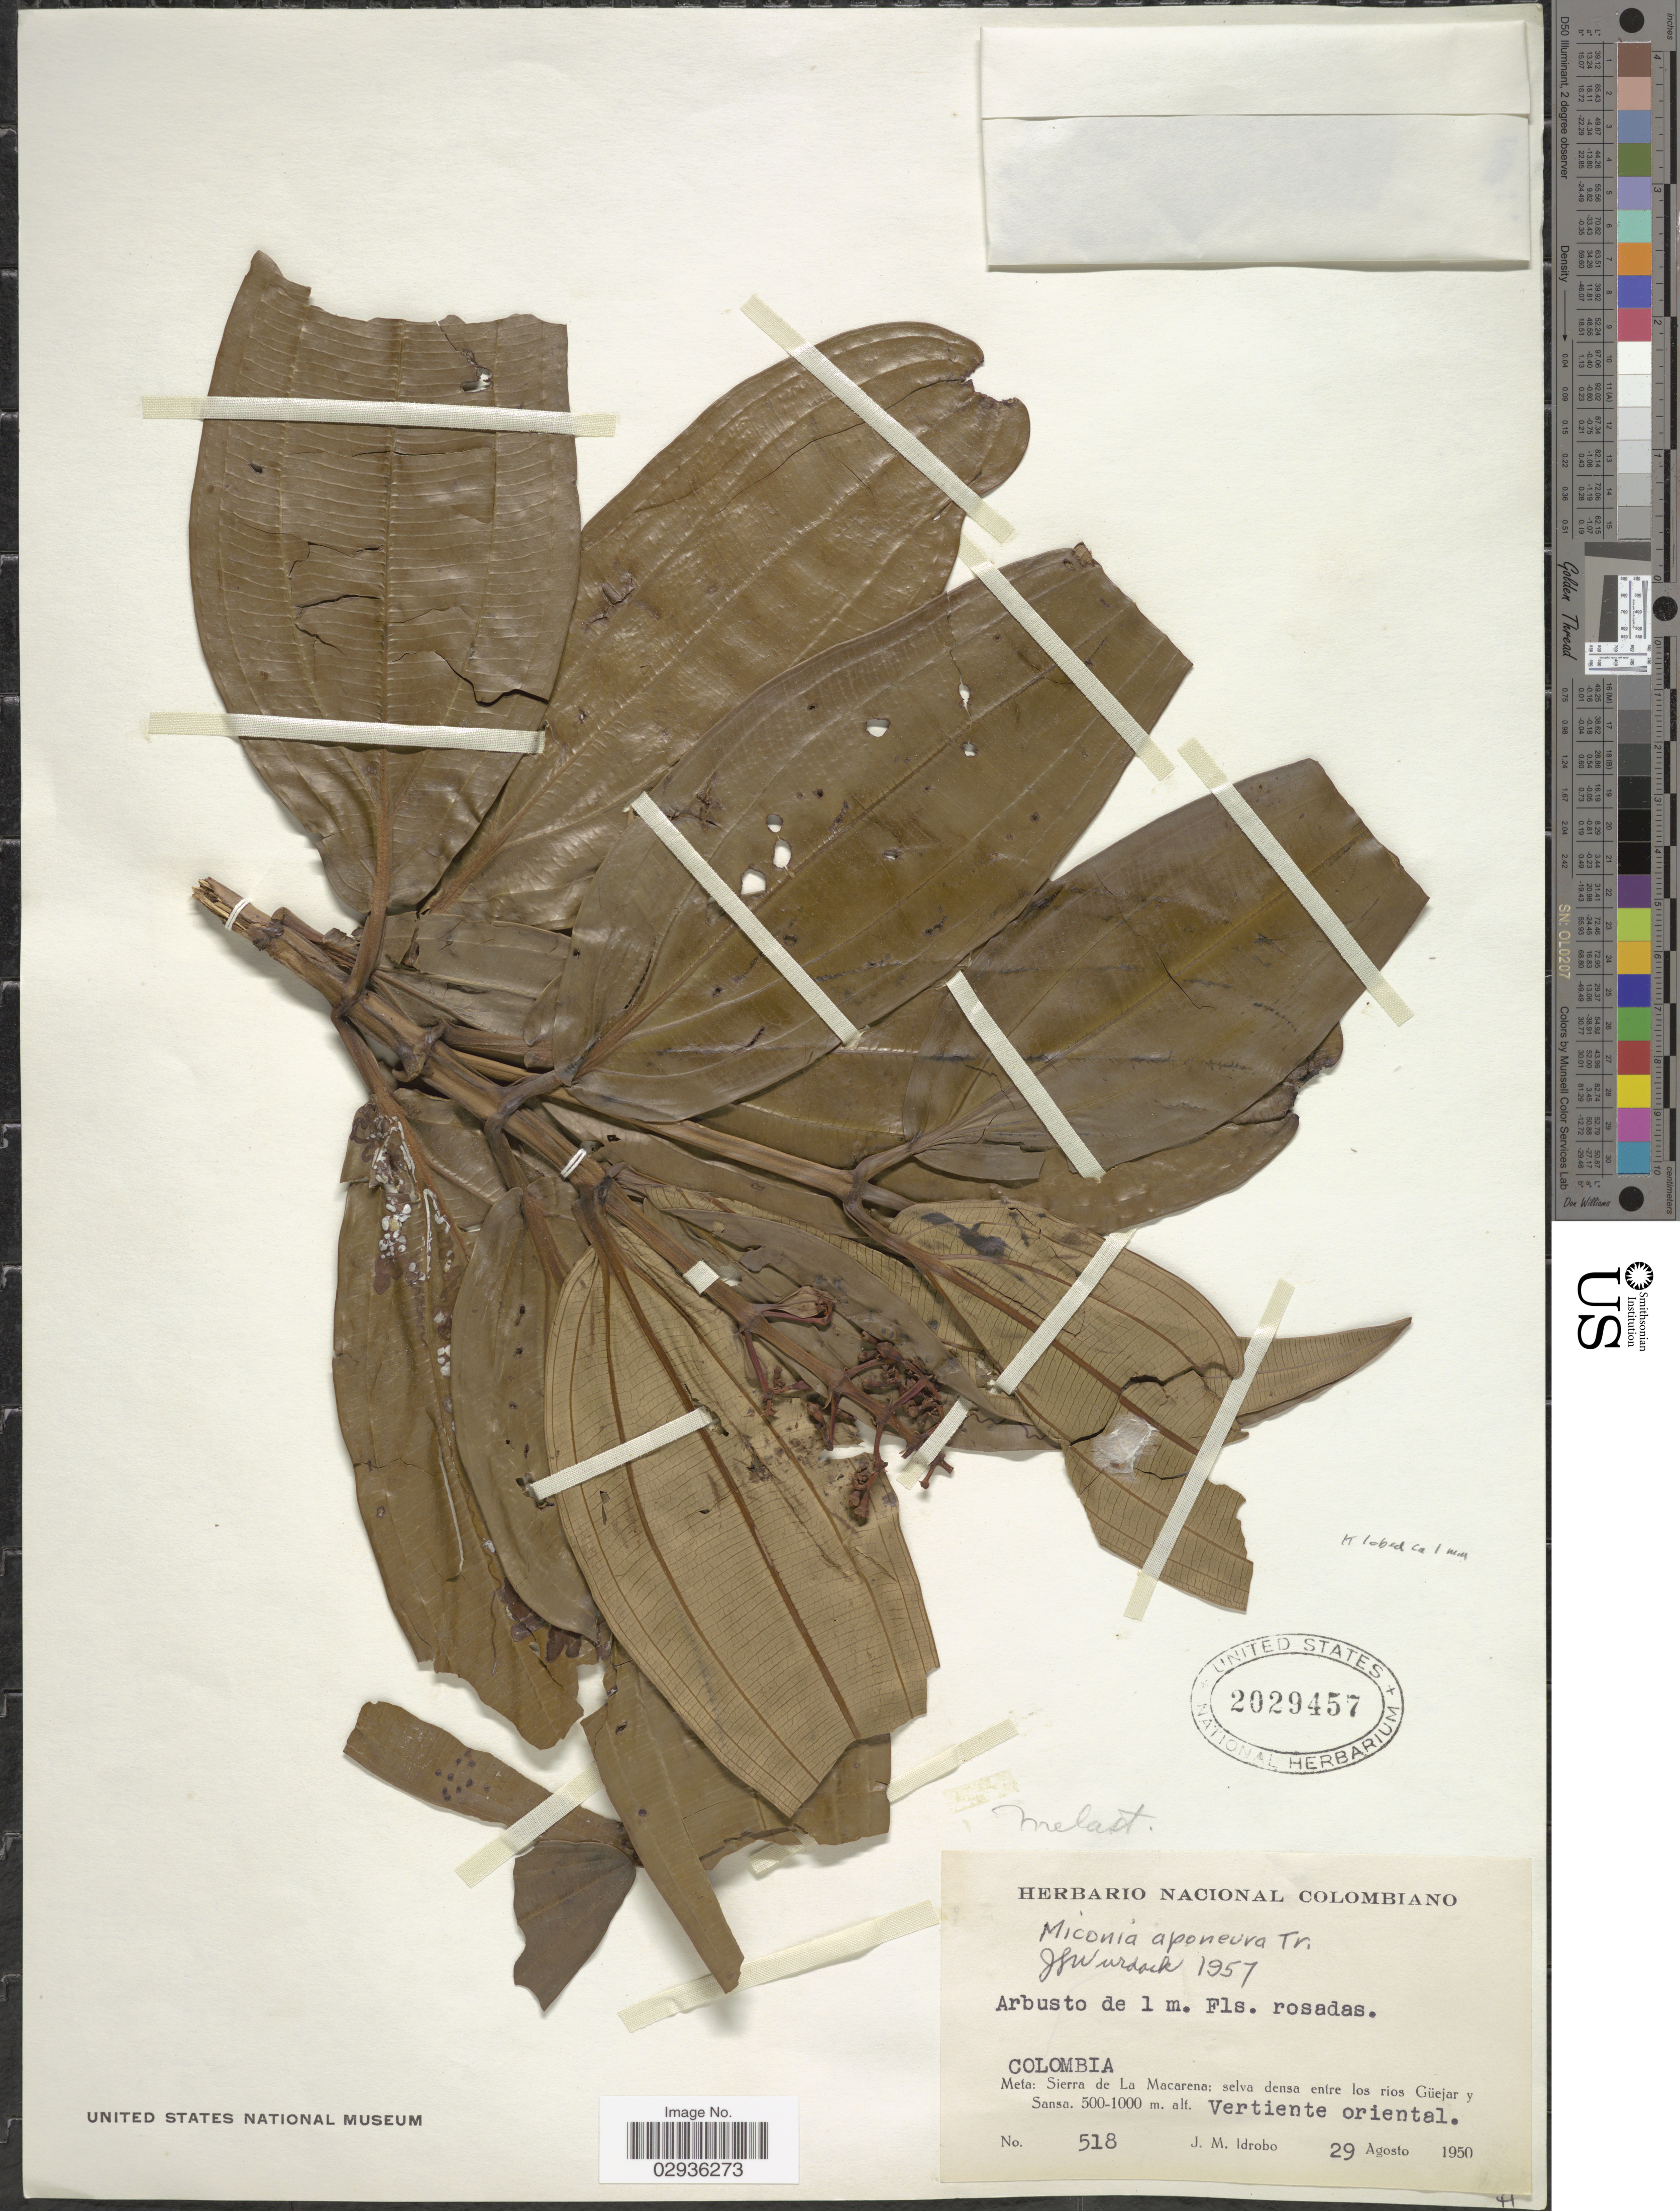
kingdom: Plantae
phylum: Tracheophyta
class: Magnoliopsida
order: Myrtales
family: Melastomataceae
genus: Miconia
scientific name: Miconia aponeura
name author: Triana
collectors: J. M. Idrobo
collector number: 518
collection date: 1950-08-29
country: Colombia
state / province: Meta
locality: Sierra de La Macarena: selva densa entre los rios Güejar y Sansa.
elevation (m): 500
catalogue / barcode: US 2029457